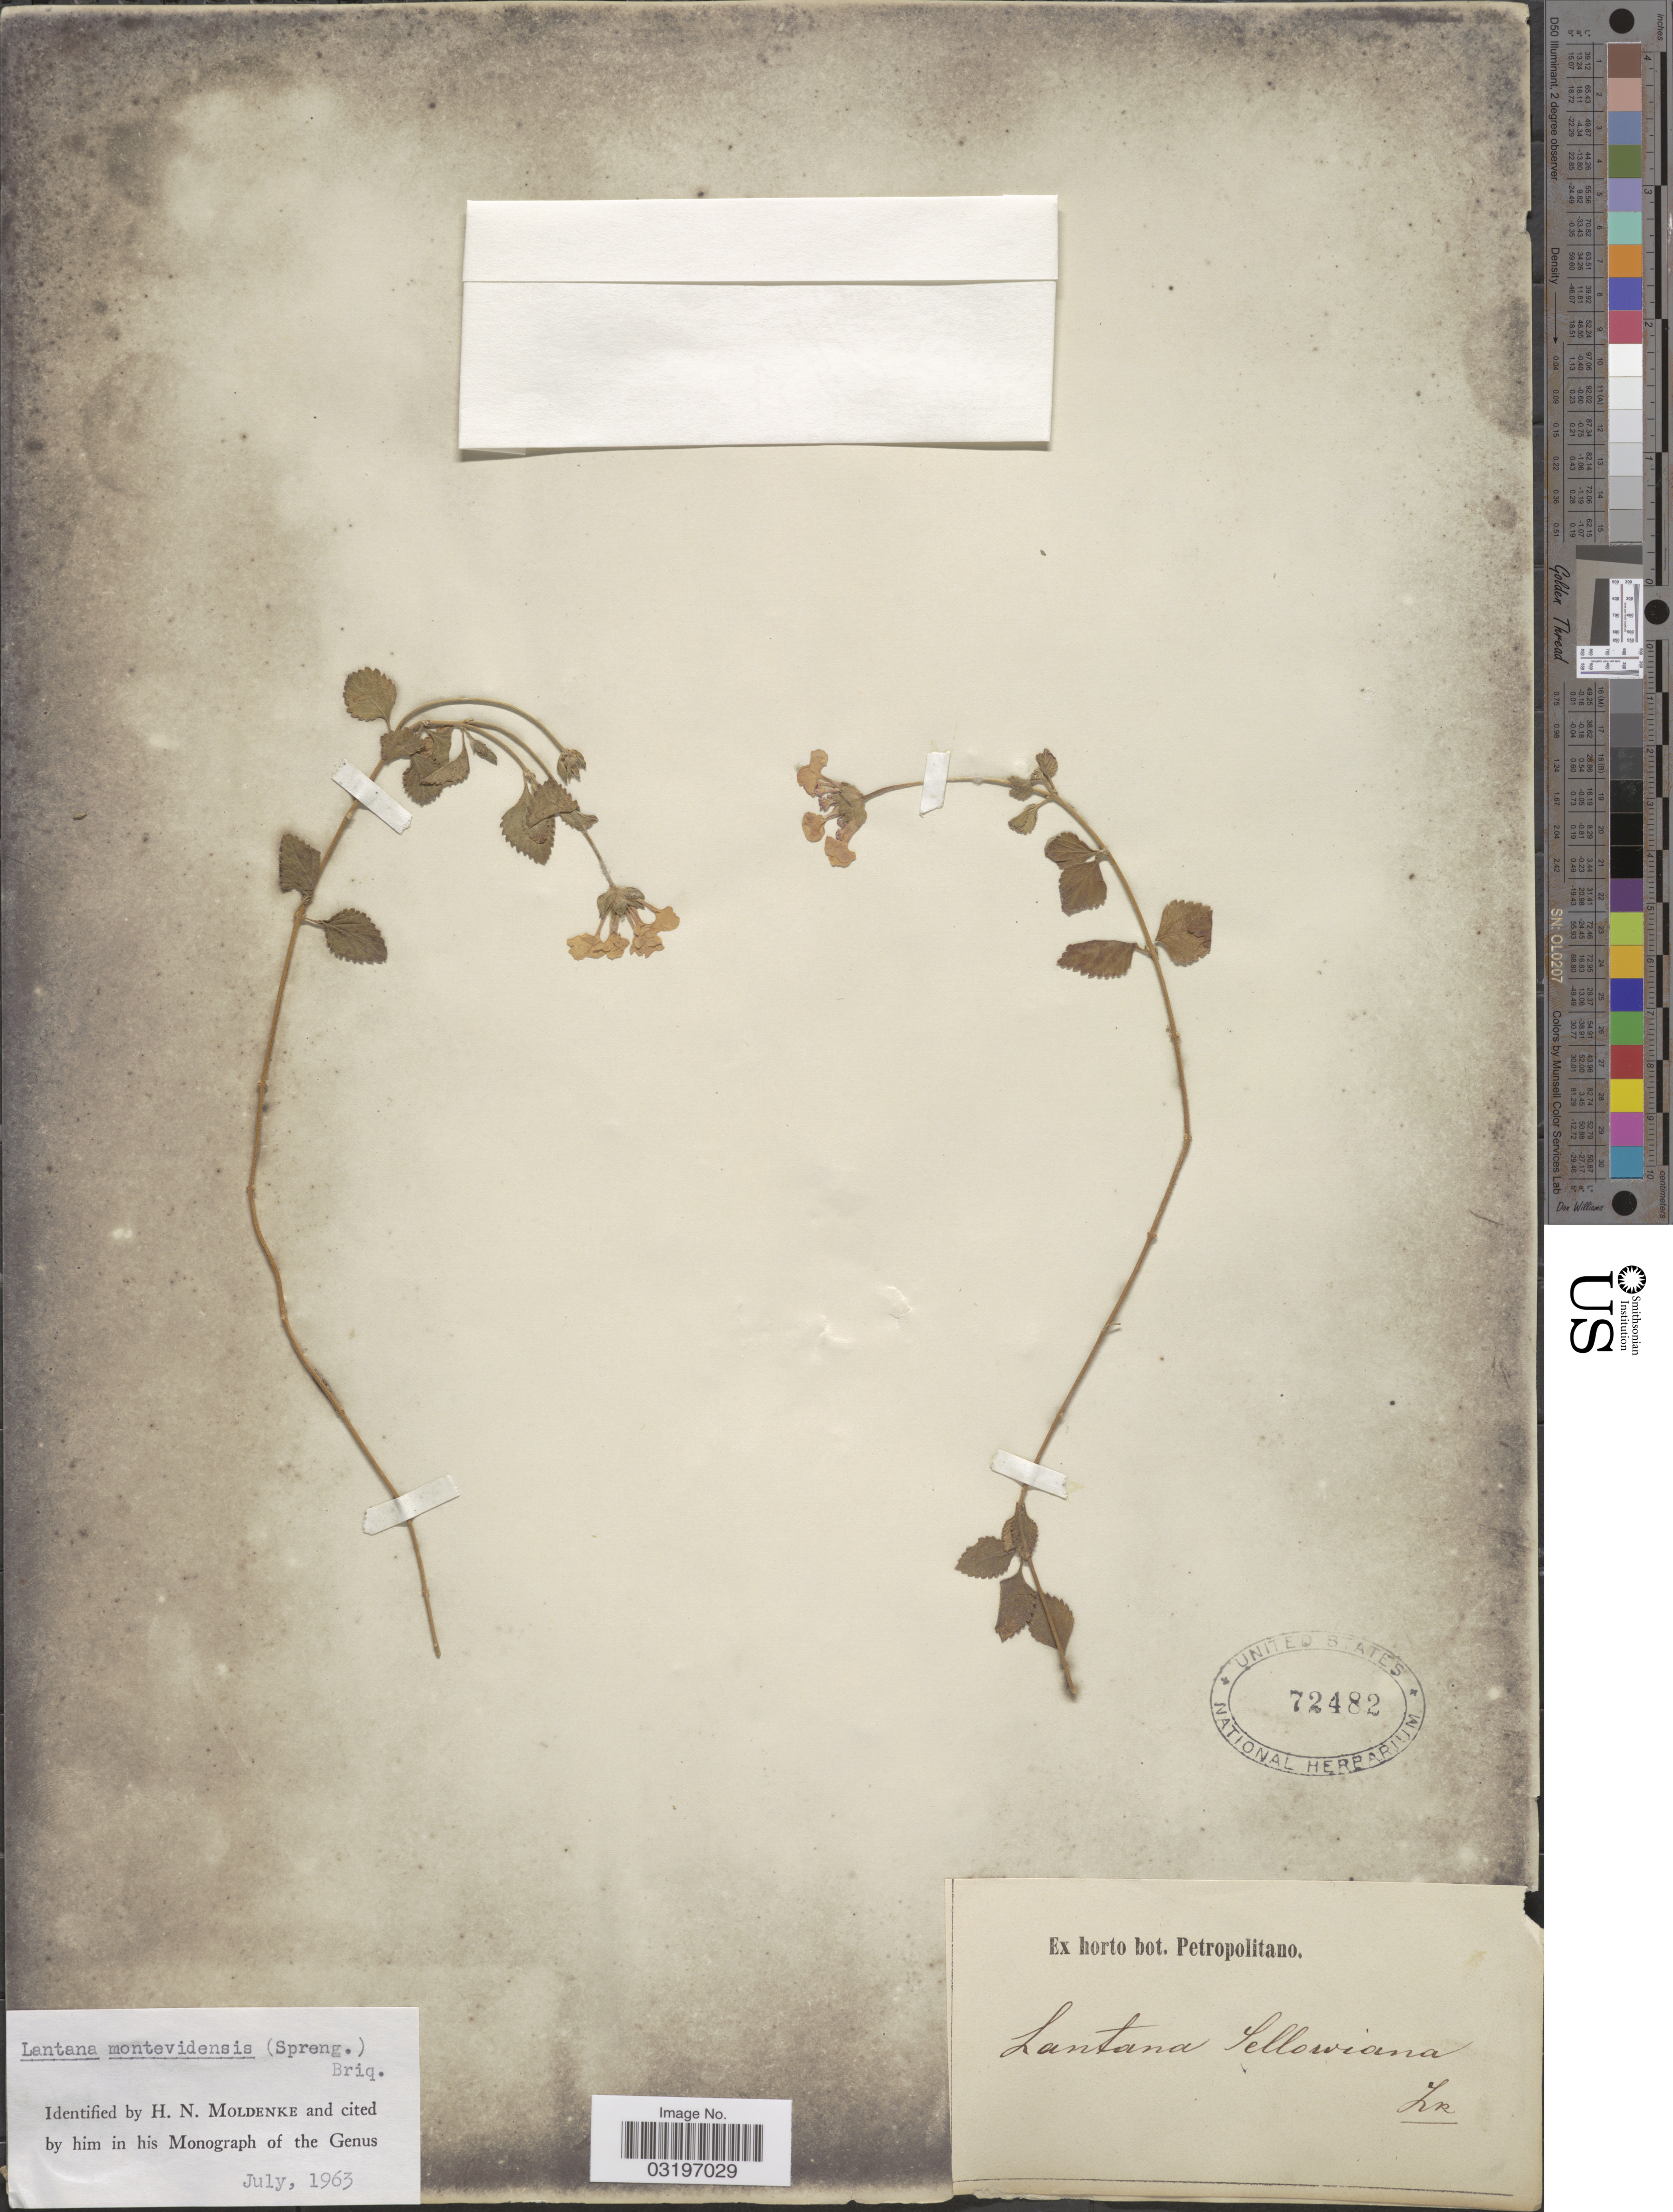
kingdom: Plantae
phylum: Tracheophyta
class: Magnoliopsida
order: Lamiales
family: Verbenaceae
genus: Lantana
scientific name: Lantana montevidensis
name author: (Spreng.) Briq.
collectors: ex Horto Bot. Petropolitano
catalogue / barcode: US 72482